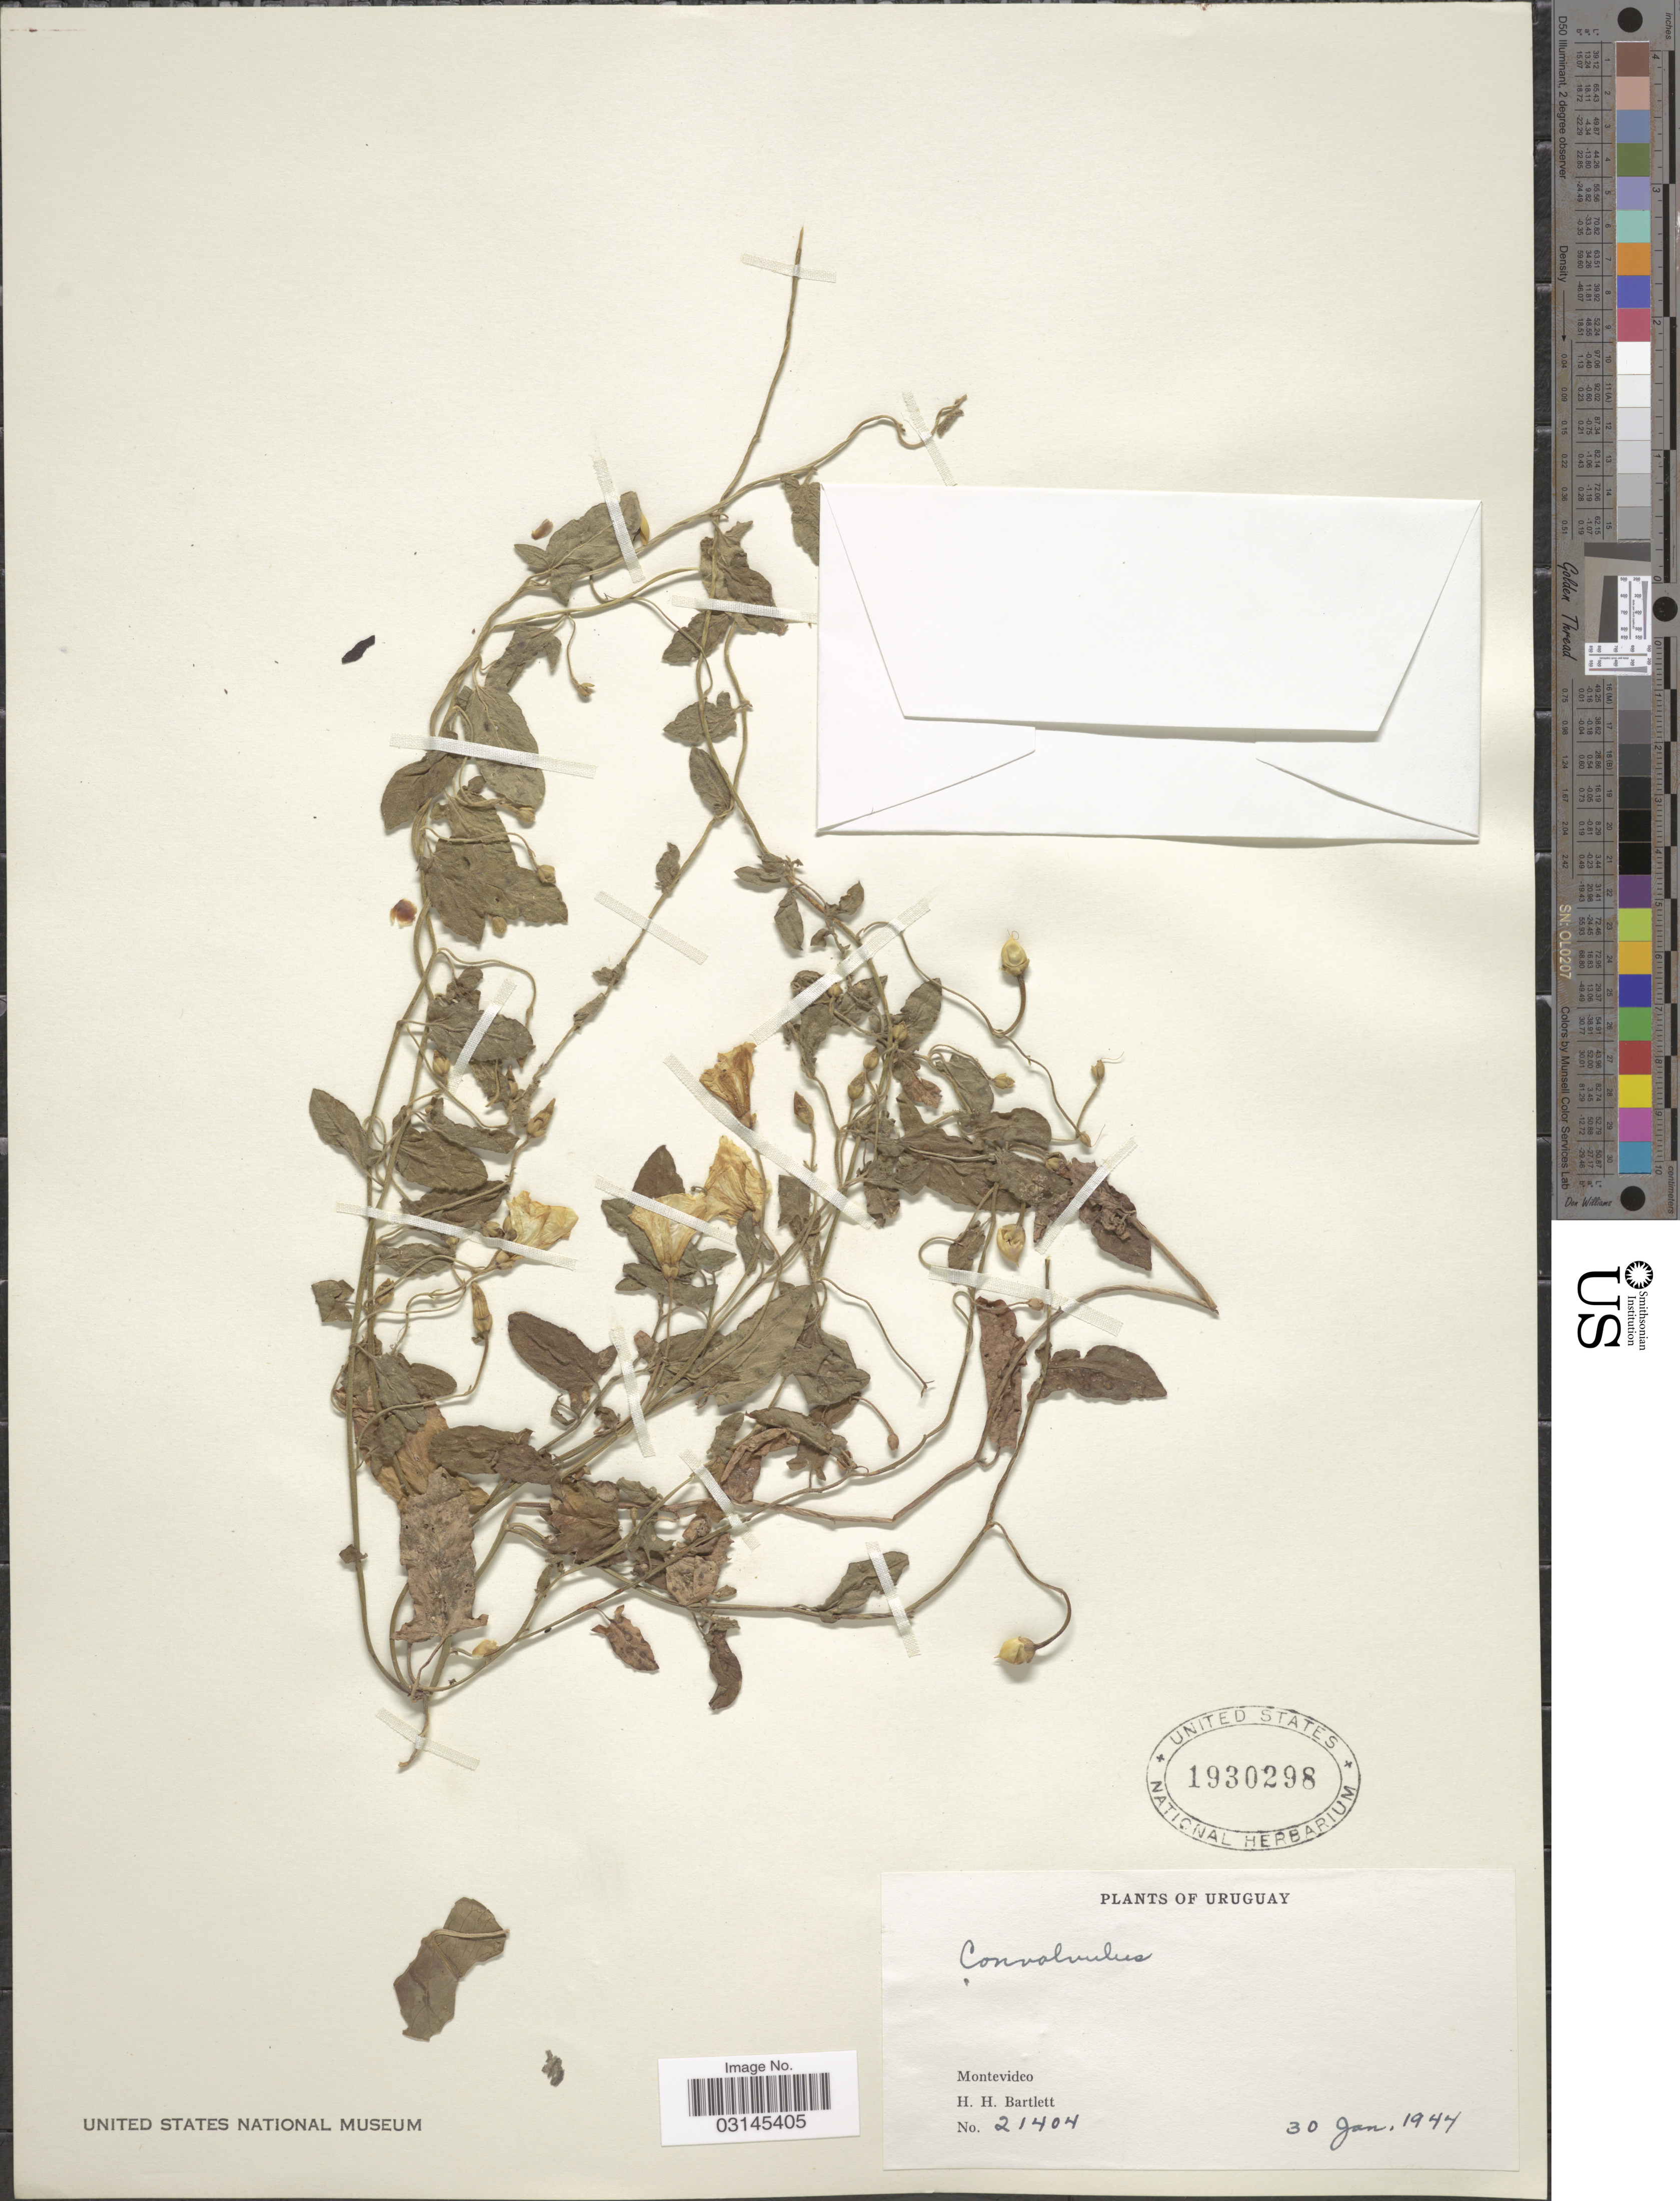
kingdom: Plantae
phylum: Tracheophyta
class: Magnoliopsida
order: Solanales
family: Convolvulaceae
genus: Convolvulus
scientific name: Convolvulus sp.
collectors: H. H. Bartlett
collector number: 21404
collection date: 1944-01-30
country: Uruguay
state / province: Montevideo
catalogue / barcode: US 1930298